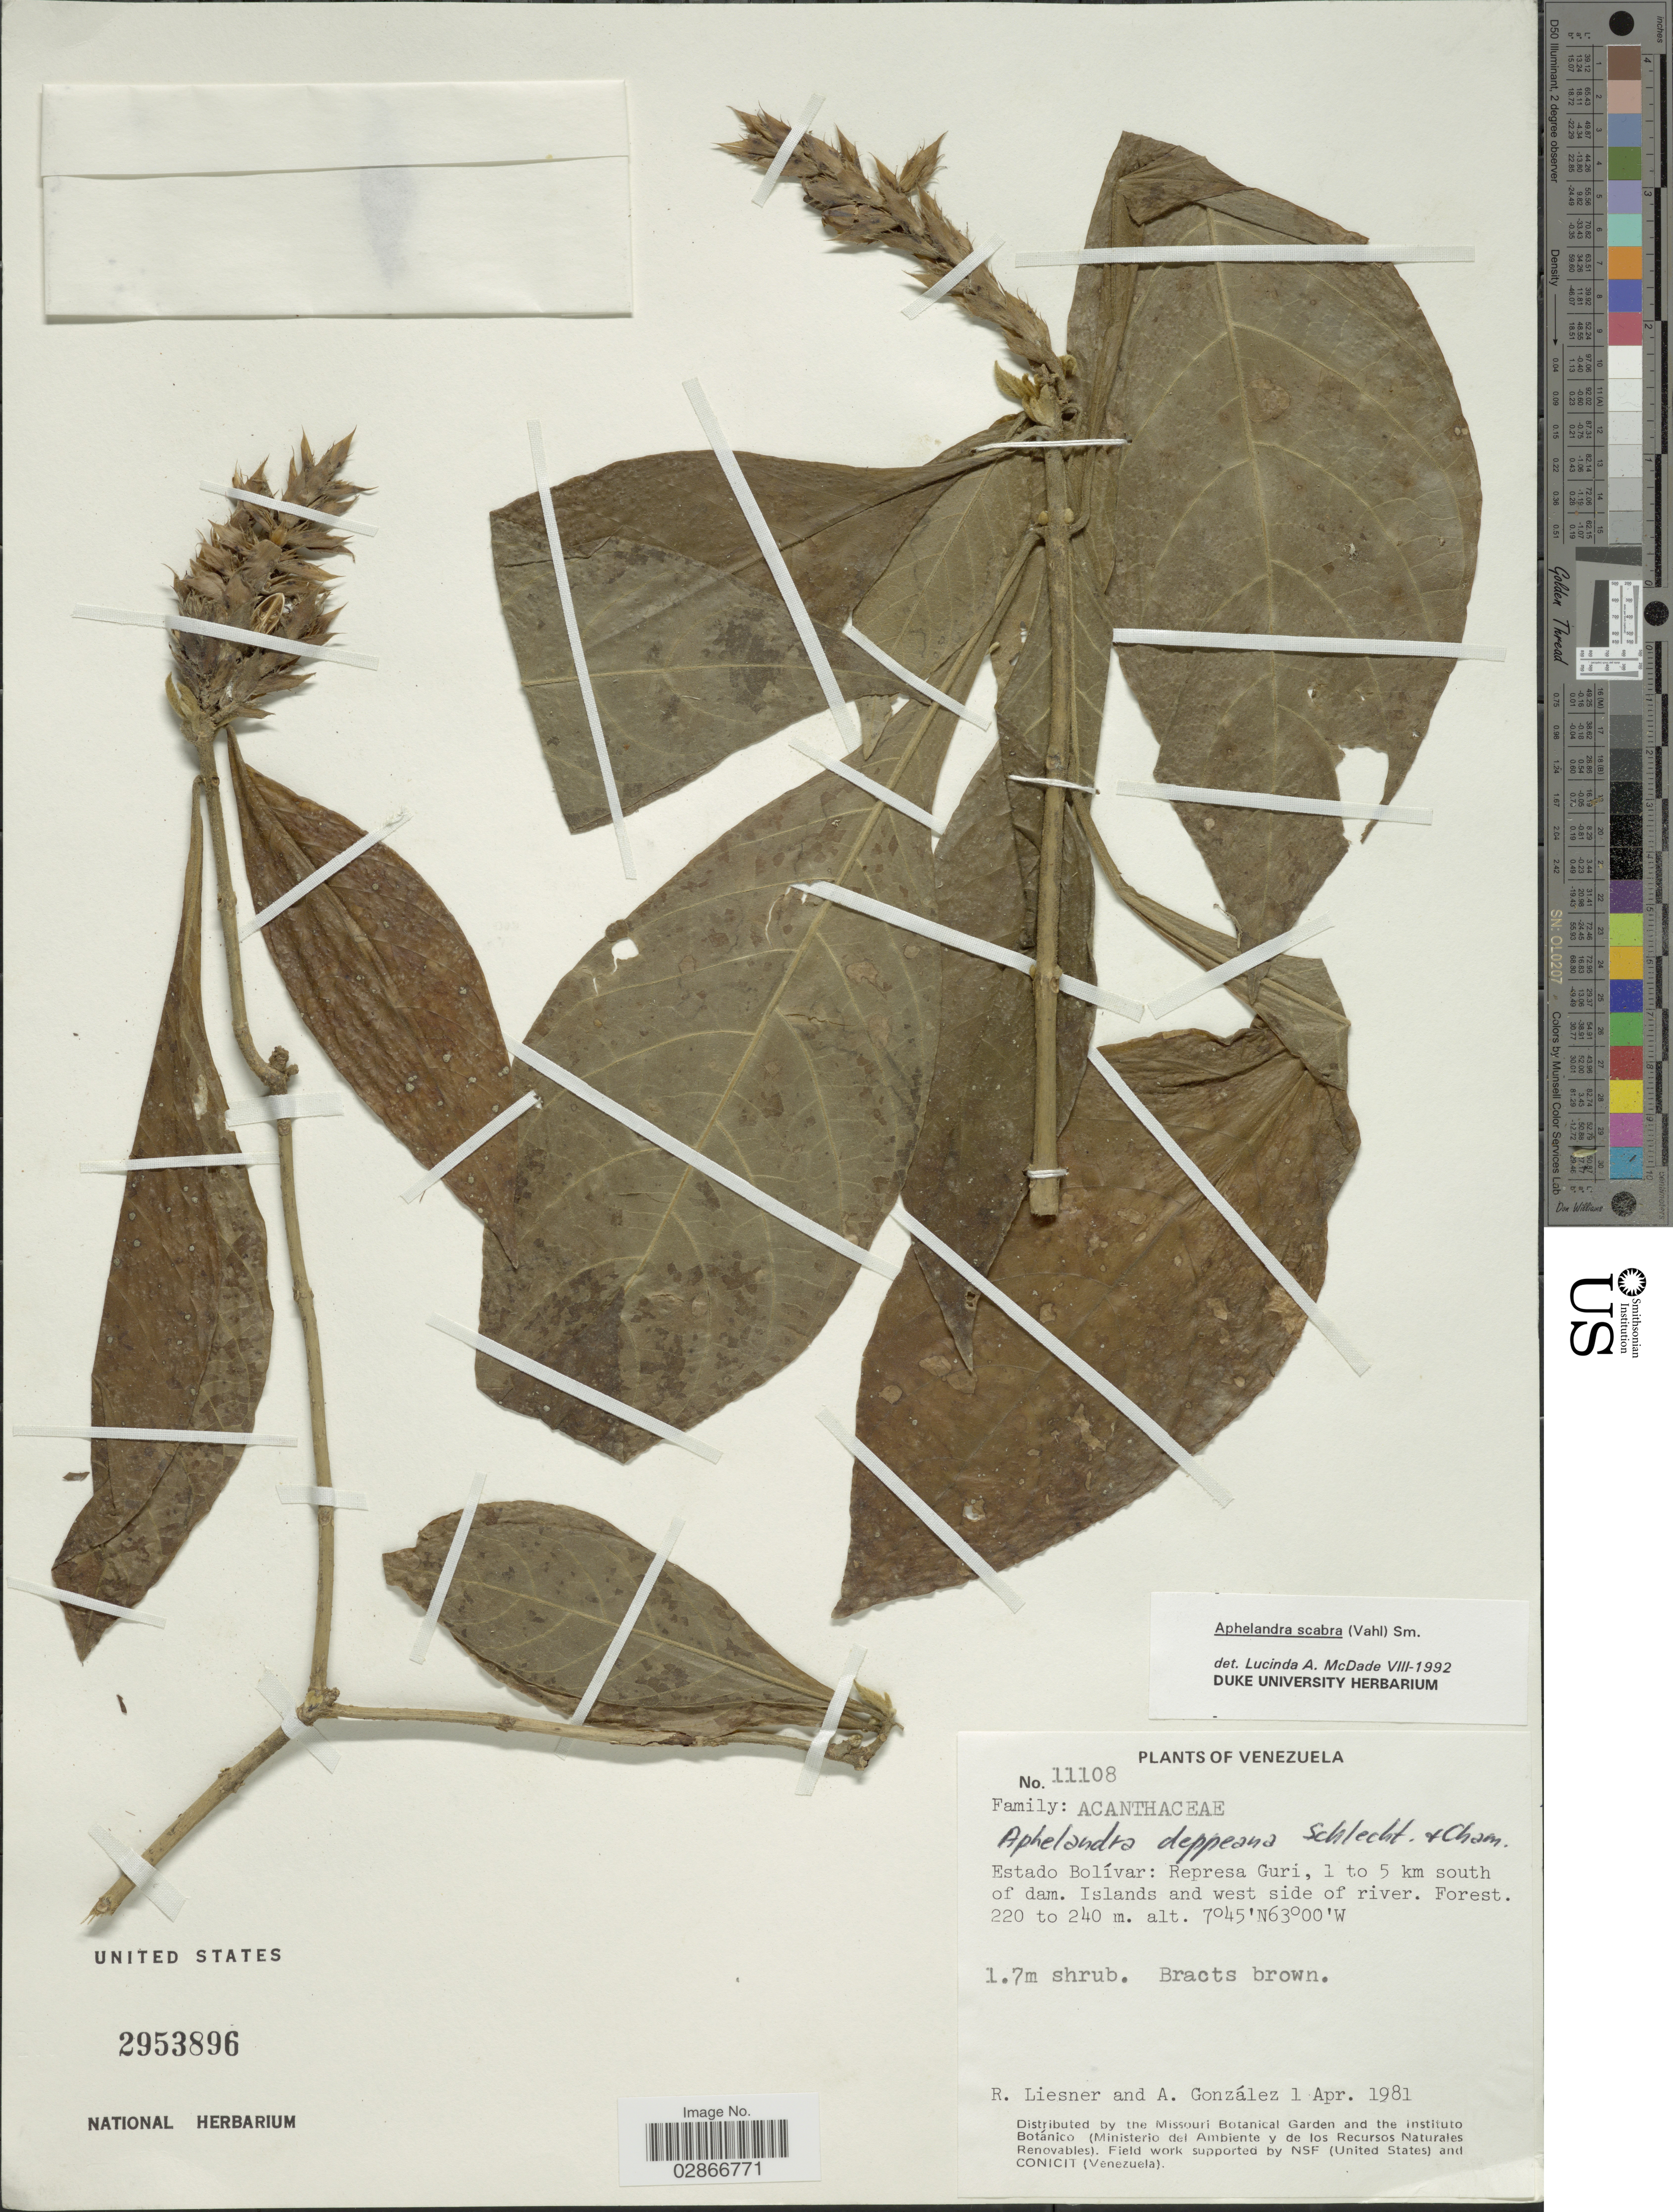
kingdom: Plantae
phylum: Tracheophyta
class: Magnoliopsida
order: Lamiales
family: Acanthaceae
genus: Aphelandra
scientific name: Aphelandra deppeana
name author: Schltdl. & Cham.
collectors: R. L. Liesner & A. C. González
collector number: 11108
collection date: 1981-04-01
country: Venezuela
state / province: Bolivar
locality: Represa Guri, 1 to 5 km south of dam. Islands and west side of river.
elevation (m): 220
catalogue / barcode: US 2953896